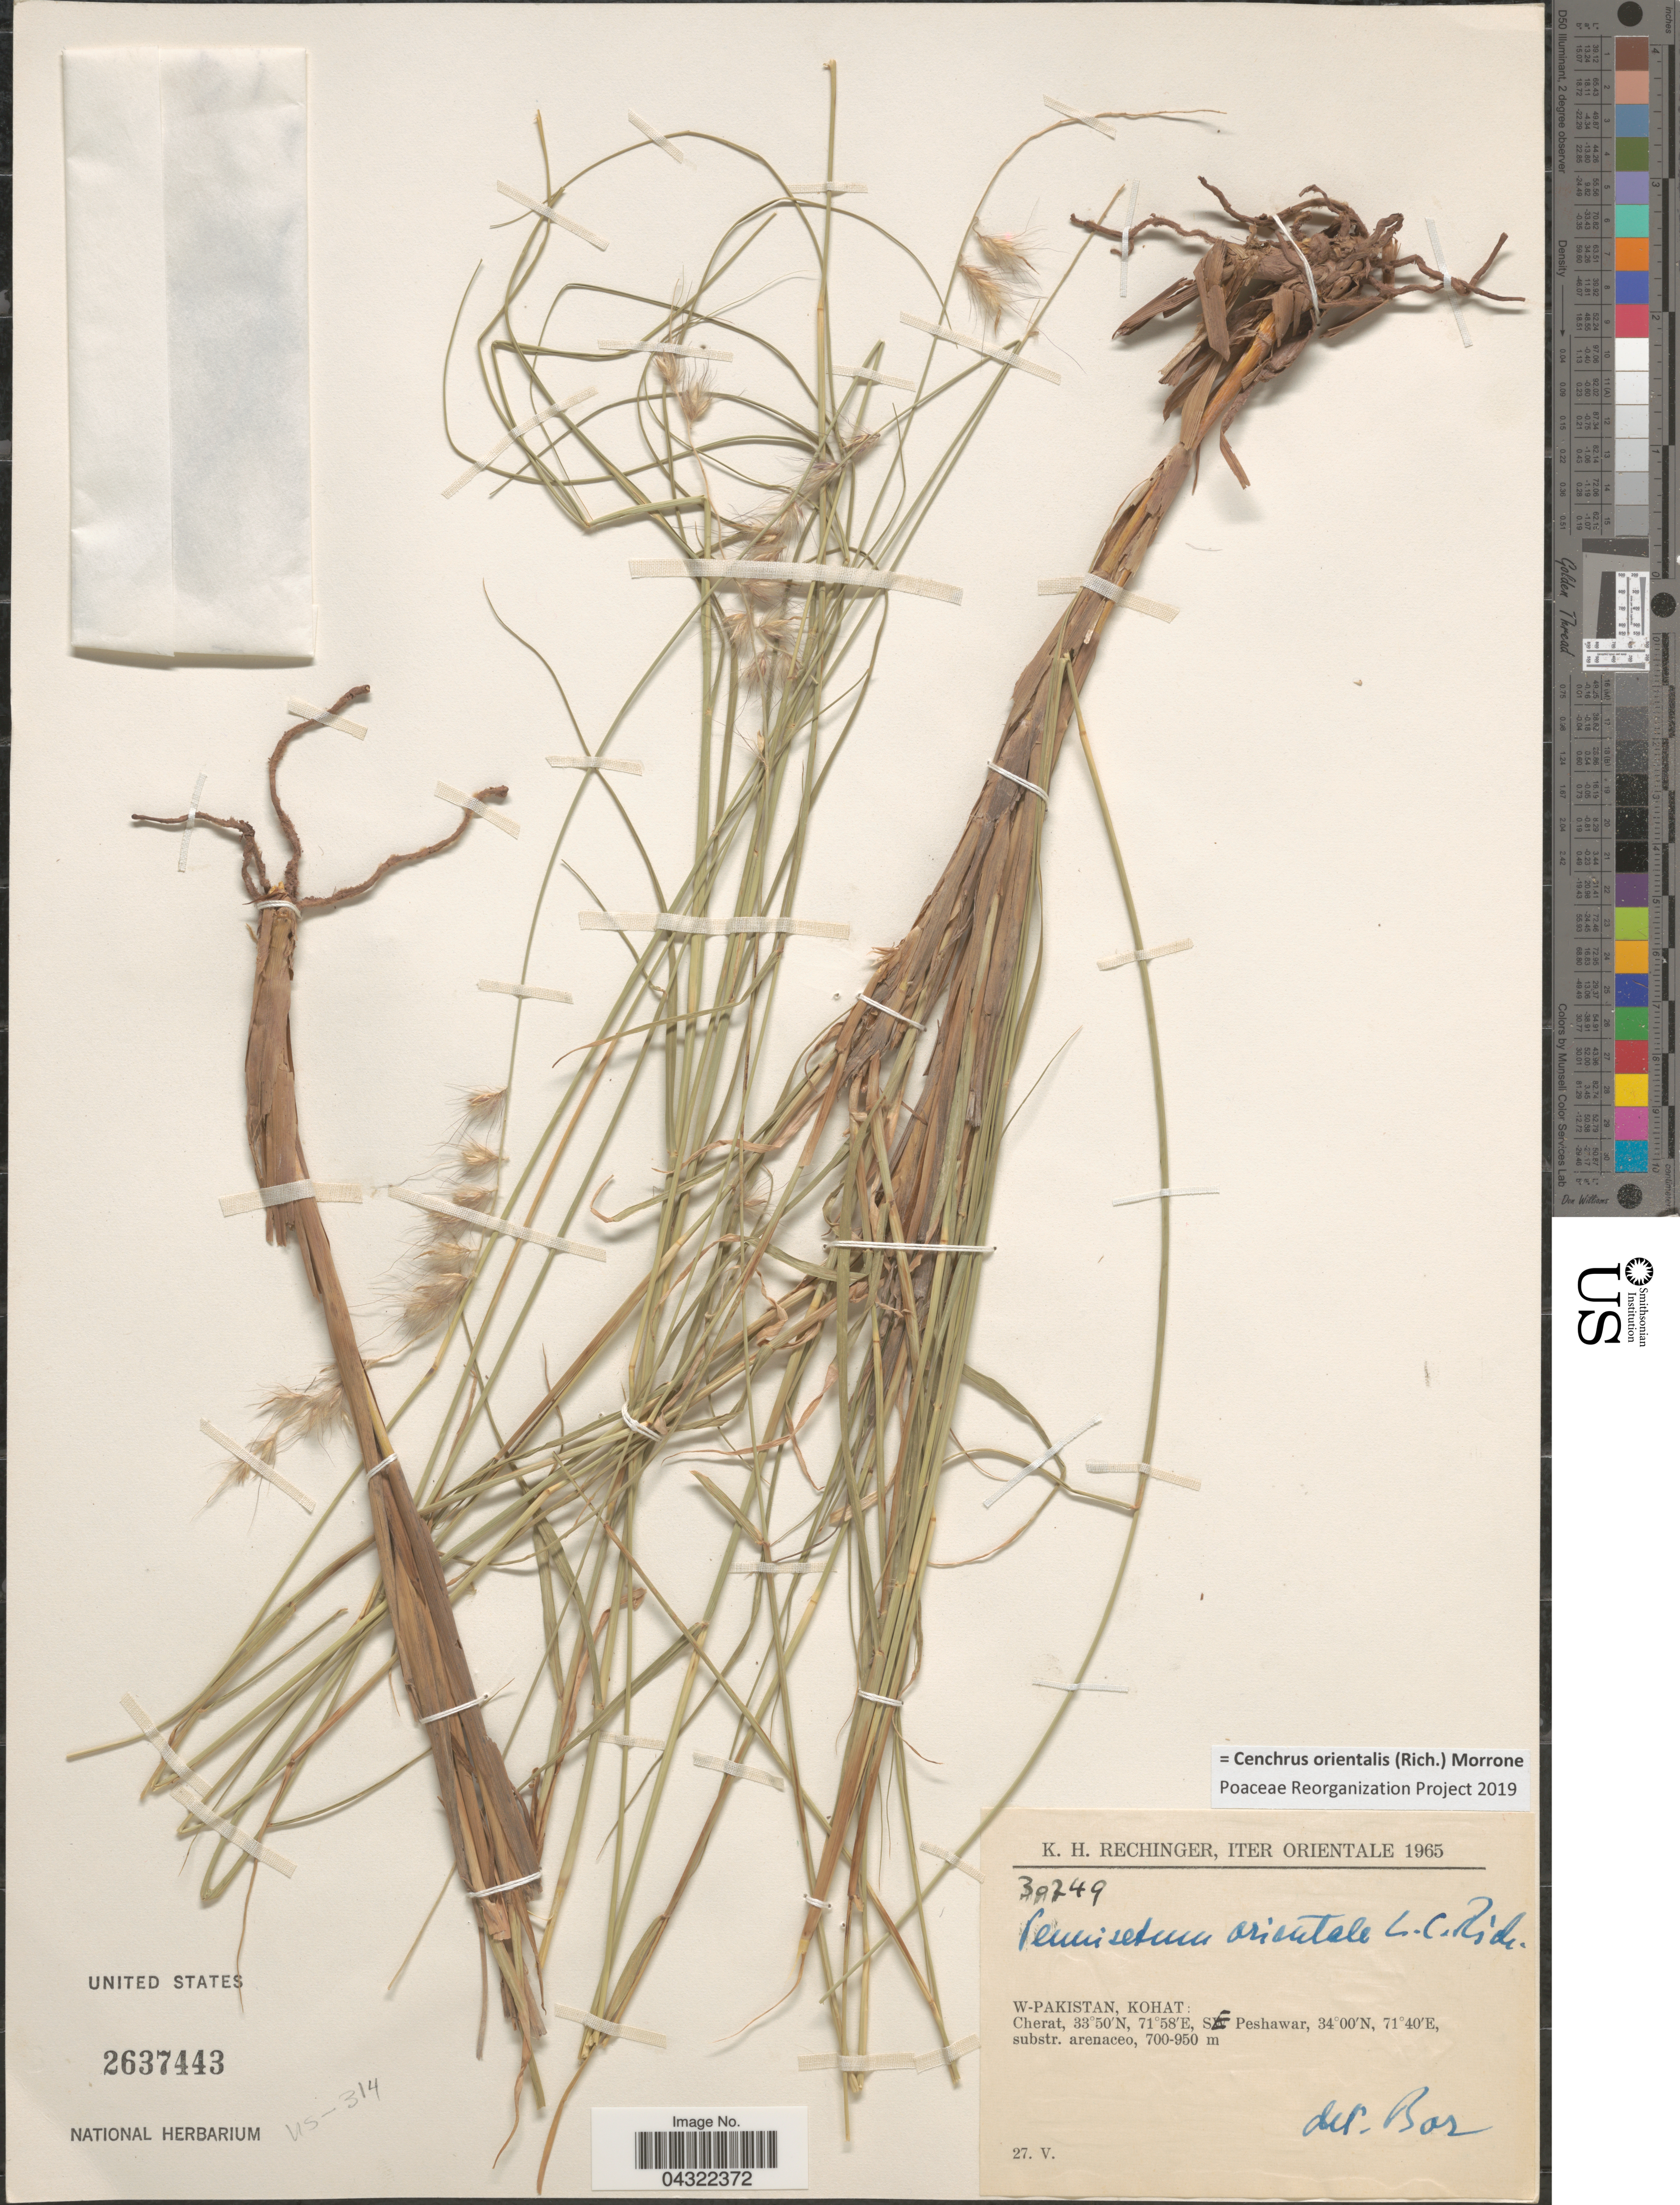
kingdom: Plantae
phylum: Tracheophyta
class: Liliopsida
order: Poales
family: Poaceae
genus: Cenchrus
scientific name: Cenchrus orientalis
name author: (Rich.) Morrone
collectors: K. H. Rechinger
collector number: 30249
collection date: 1965-05-27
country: Pakistan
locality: Iter Orientale 1965. W-Pakistan, Kohat: Cherat, SE Peshawar.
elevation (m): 700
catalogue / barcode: US 2637443